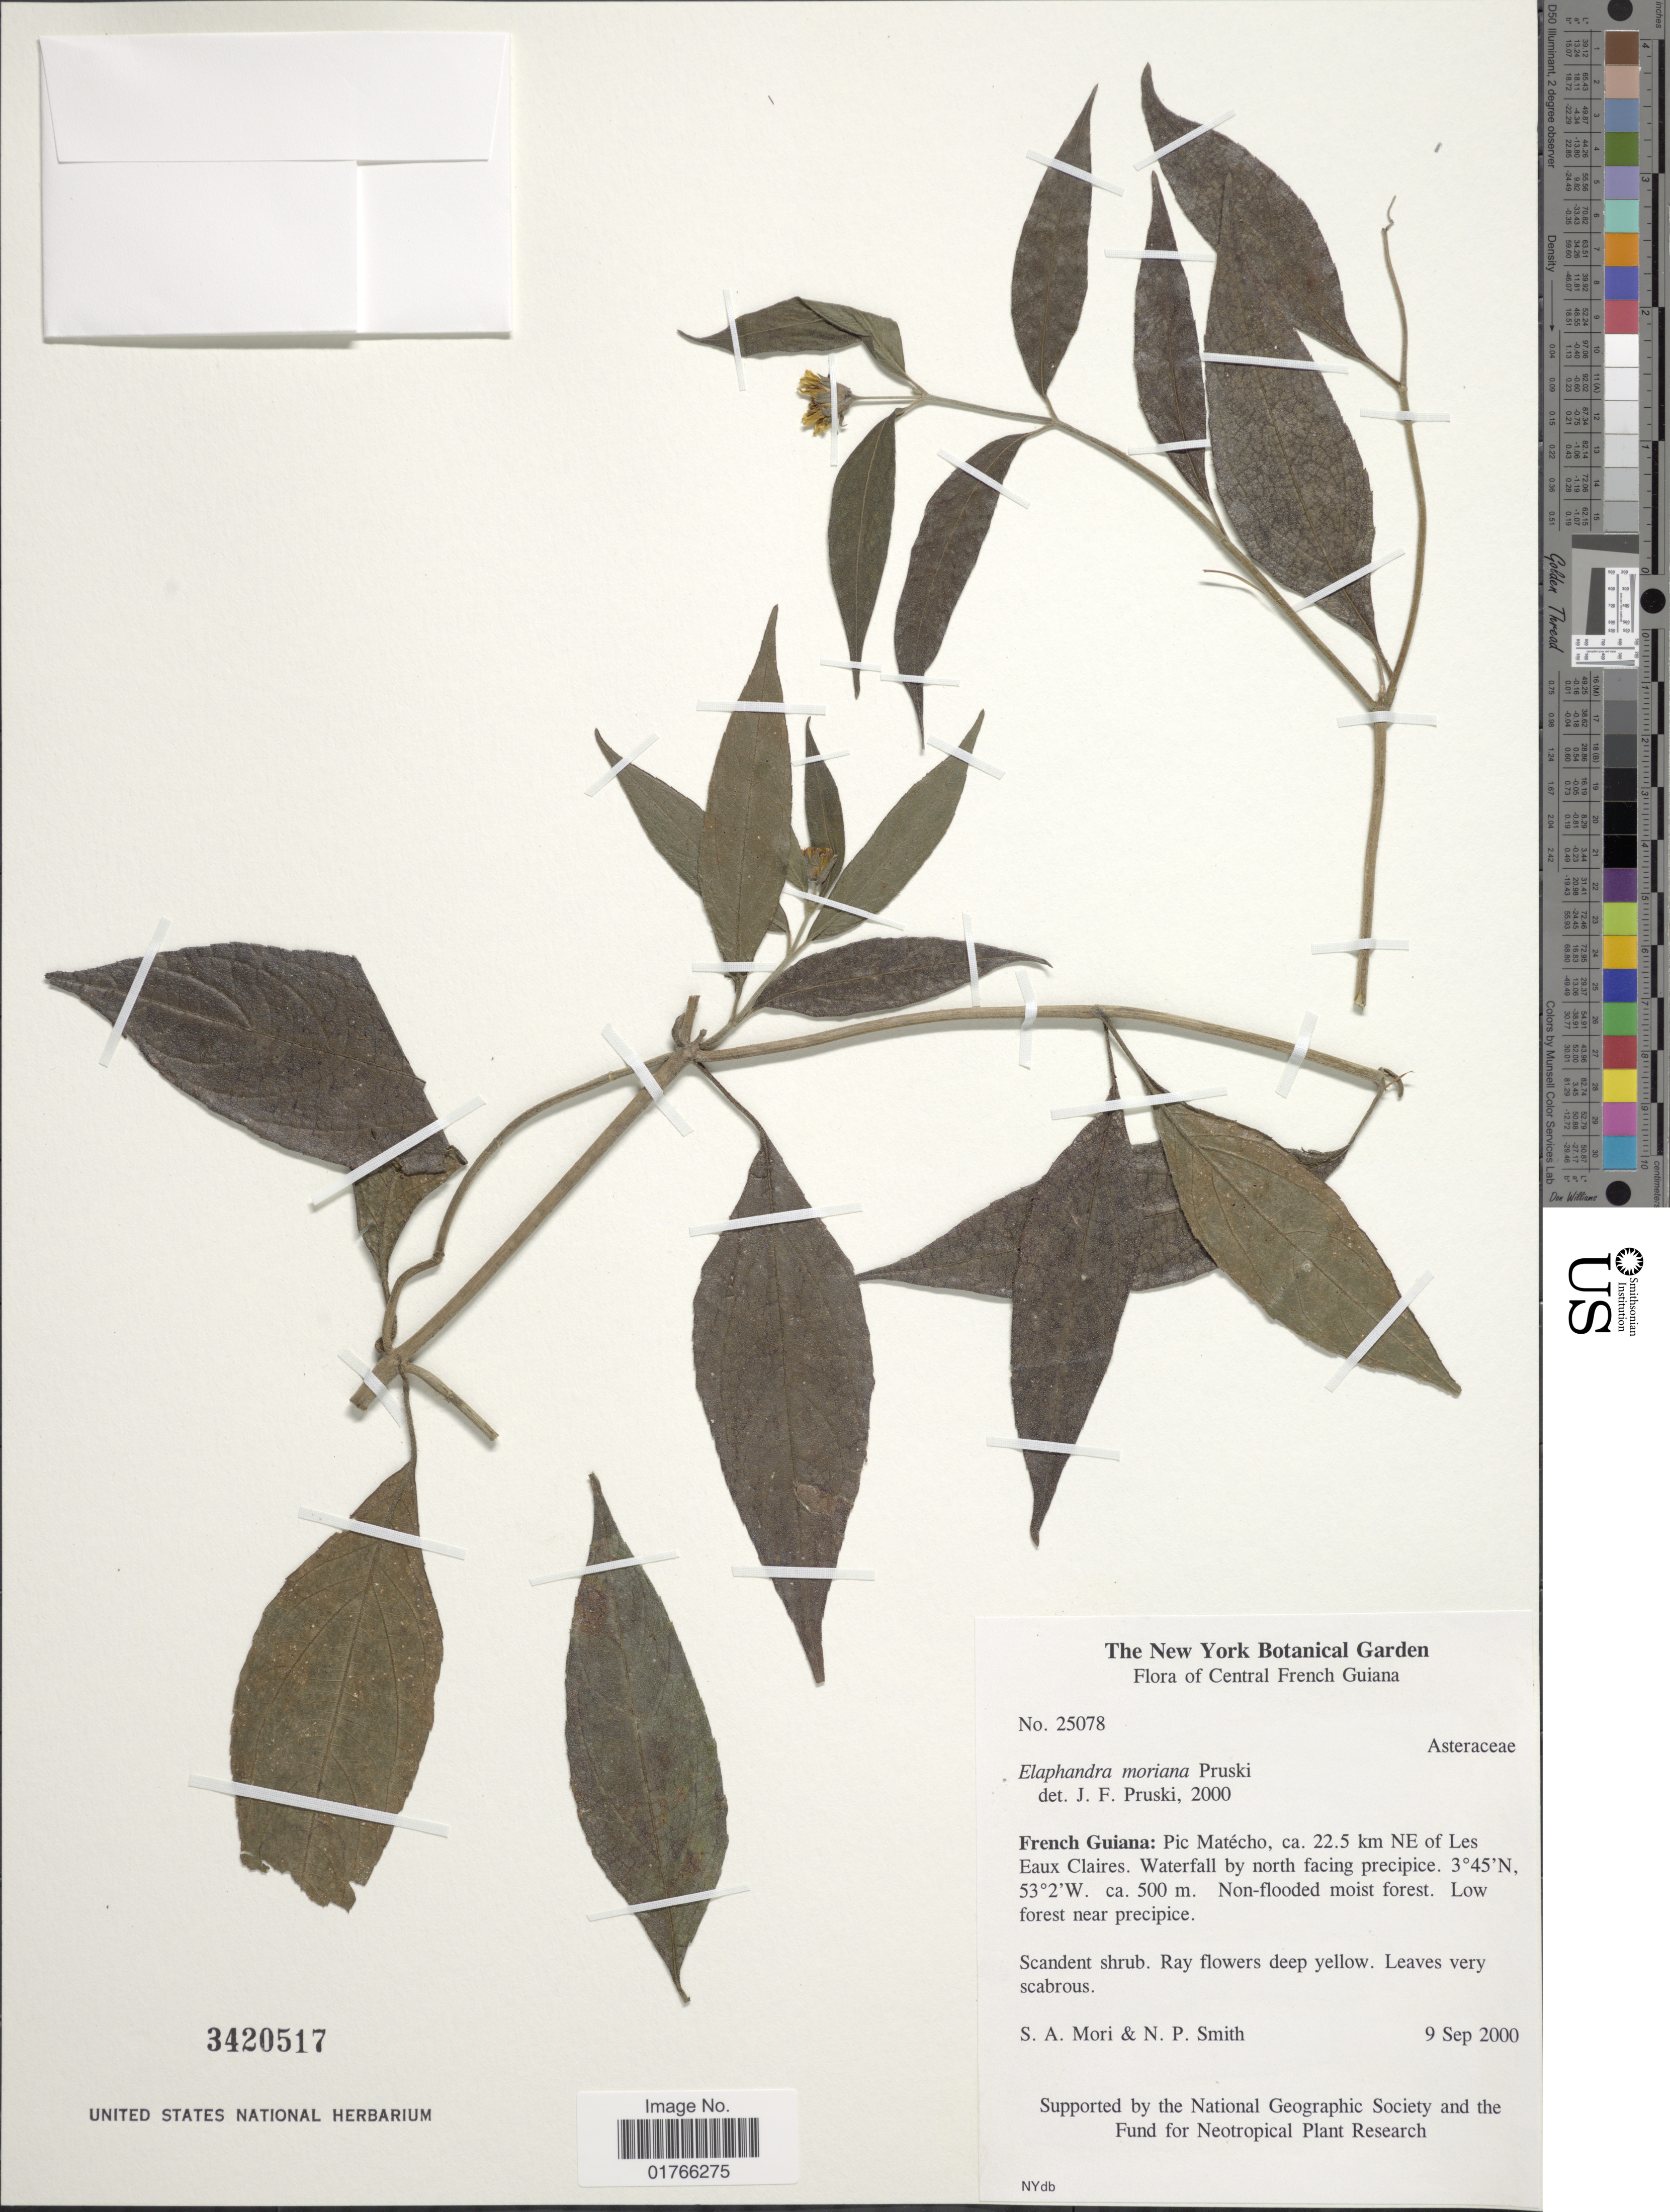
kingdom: Plantae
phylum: Tracheophyta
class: Magnoliopsida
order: Asterales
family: Asteraceae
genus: Elaphandra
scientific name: Elaphandra moriana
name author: Pruski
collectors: S. Mori & N. Smith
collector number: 25078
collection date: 2000-09-09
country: French Guiana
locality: Central French Guiana, Pic Matecho, ca 22.5 km NE of LEs Eaux Claires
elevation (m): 500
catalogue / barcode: US 3420517